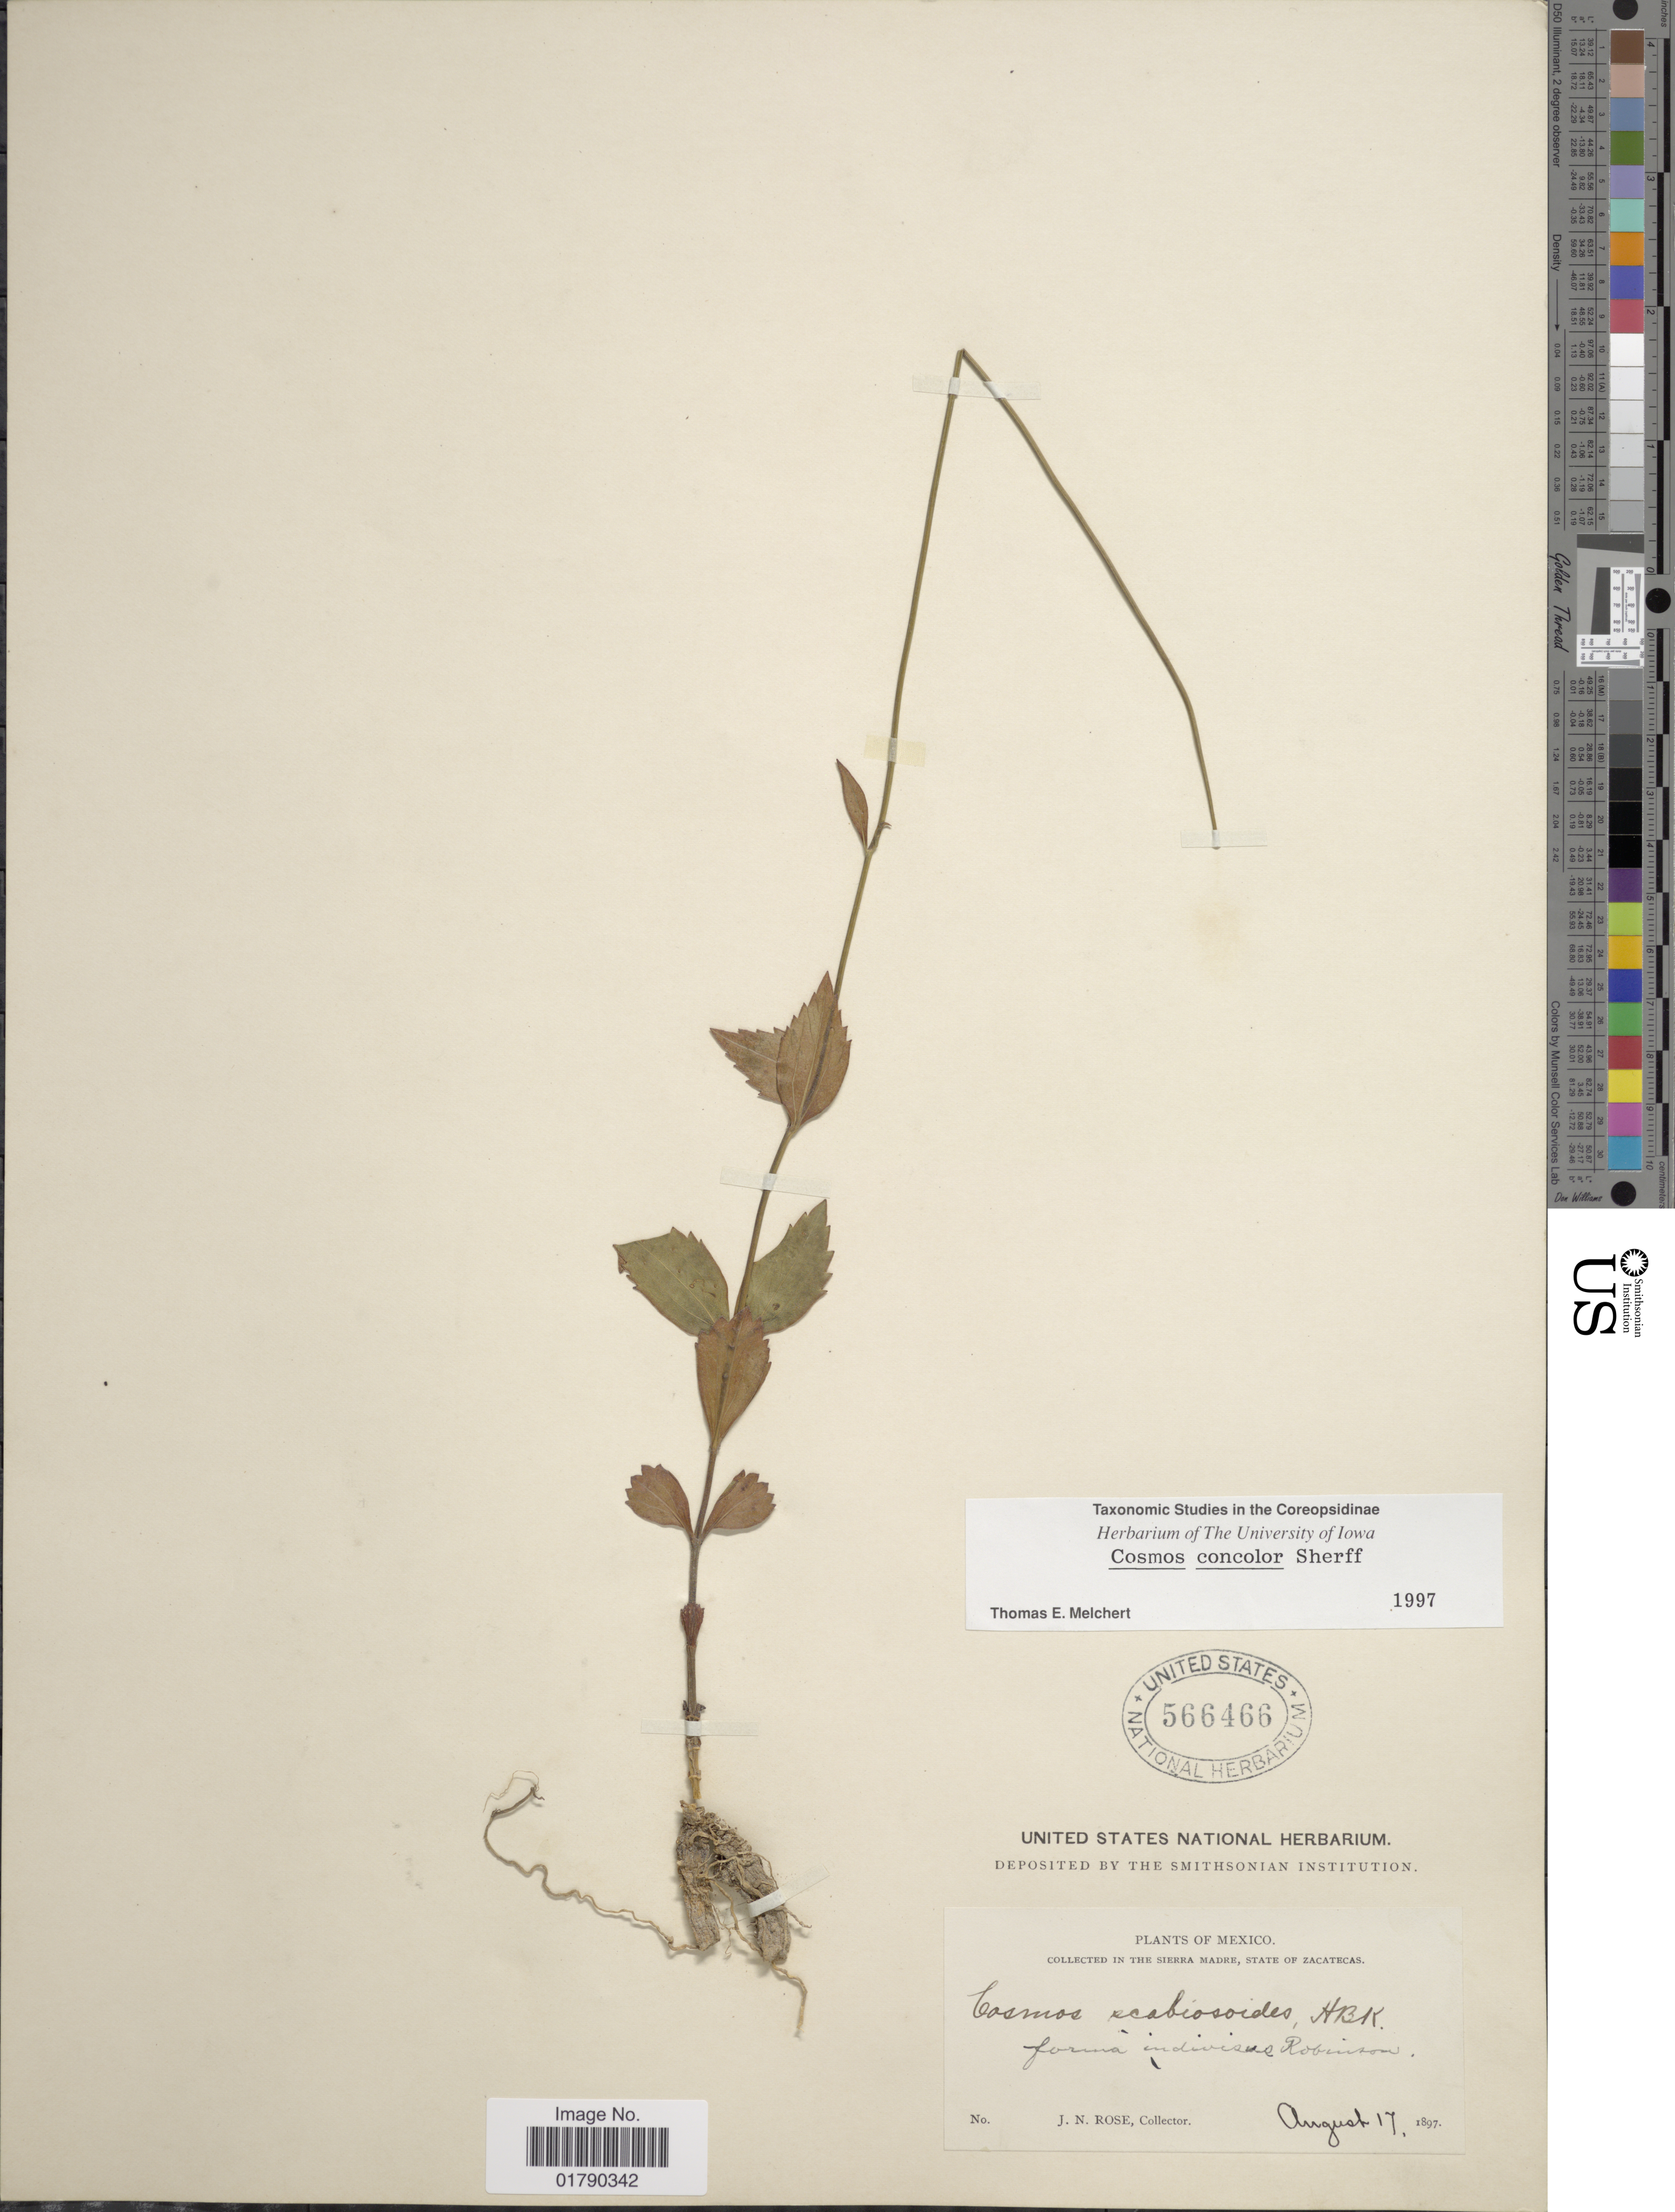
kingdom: Plantae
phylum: Tracheophyta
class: Magnoliopsida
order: Asterales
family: Asteraceae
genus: Cosmos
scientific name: Cosmos concolor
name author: Sherff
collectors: J. N. Rose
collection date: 1897-08-17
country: Mexico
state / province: Zacatecas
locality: Sierra Madre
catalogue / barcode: US 566466